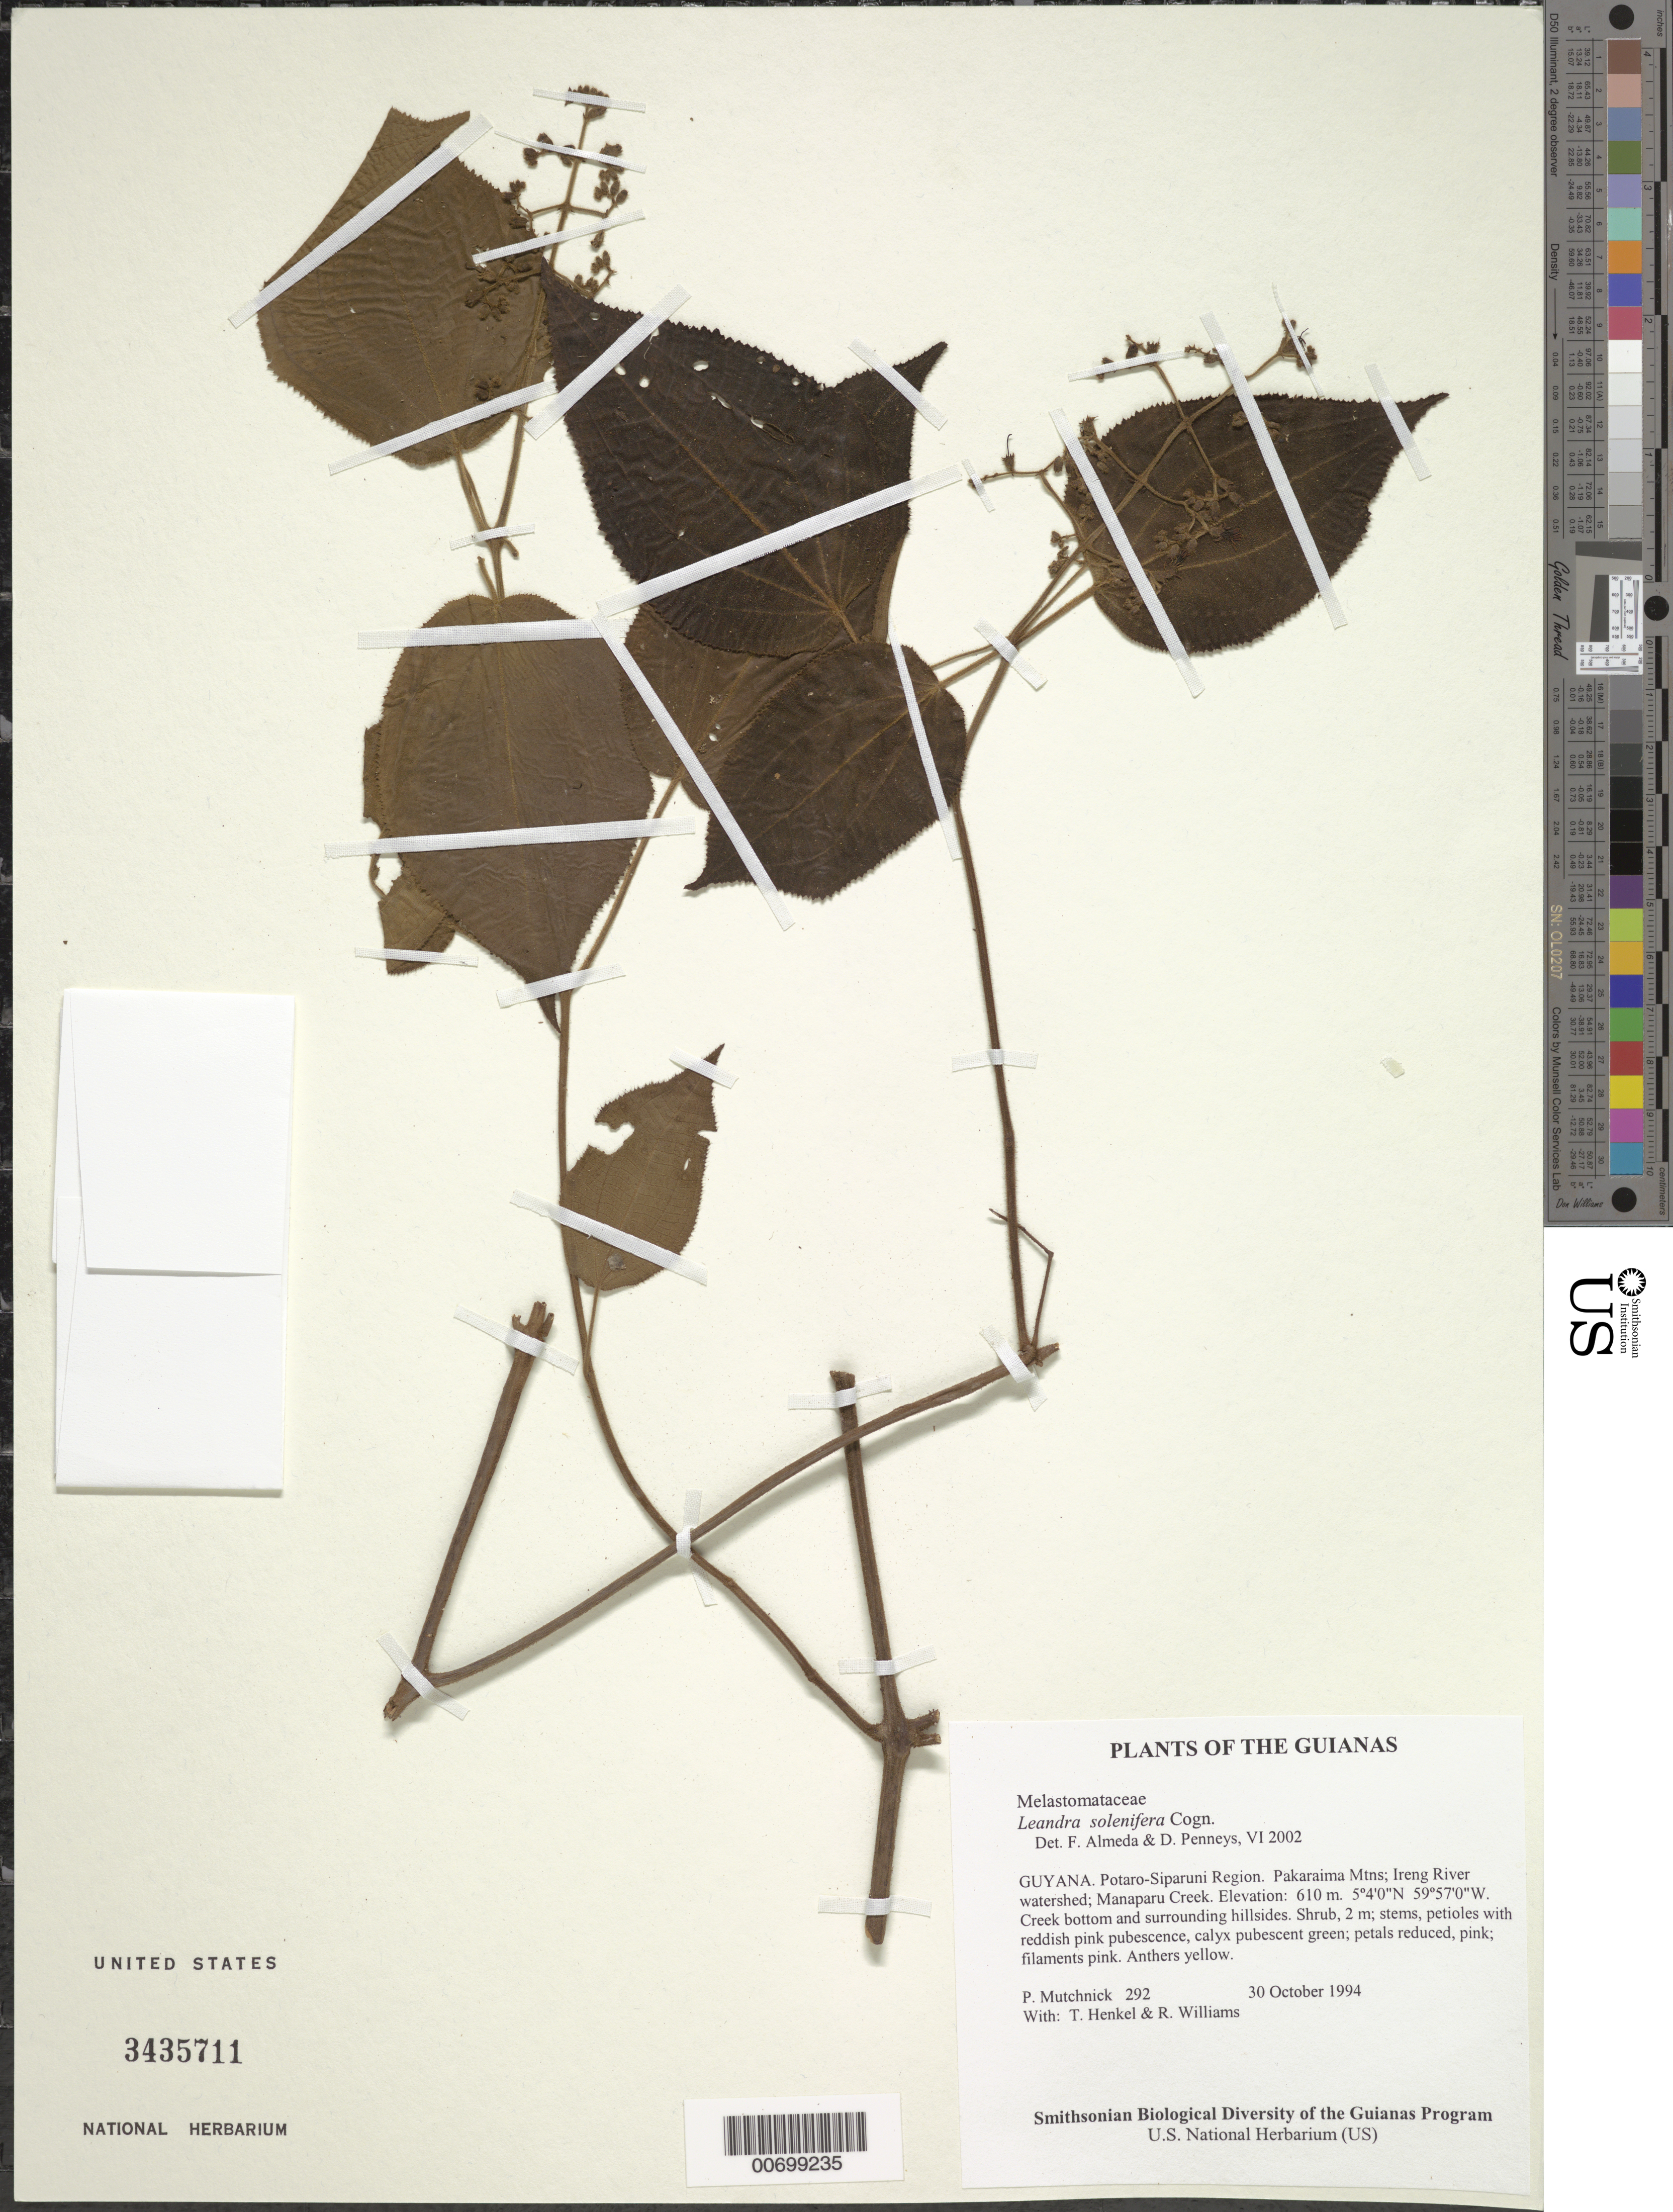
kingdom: Plantae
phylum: Tracheophyta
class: Magnoliopsida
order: Myrtales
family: Melastomataceae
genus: Leandra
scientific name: Leandra solenifera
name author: Cogn.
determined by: Almeda, F.; Penneys, D. S.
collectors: P. Mutchnick, T. Henkel & R. Williams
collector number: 292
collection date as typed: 30 October 1994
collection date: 1994-10-30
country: Guyana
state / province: Potaro-Siparuni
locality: Pakaraima Mtns; Ireng River watershed; Manaparu Creek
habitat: Creek bottom and surrounding hillsides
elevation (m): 610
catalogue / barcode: US 3435711